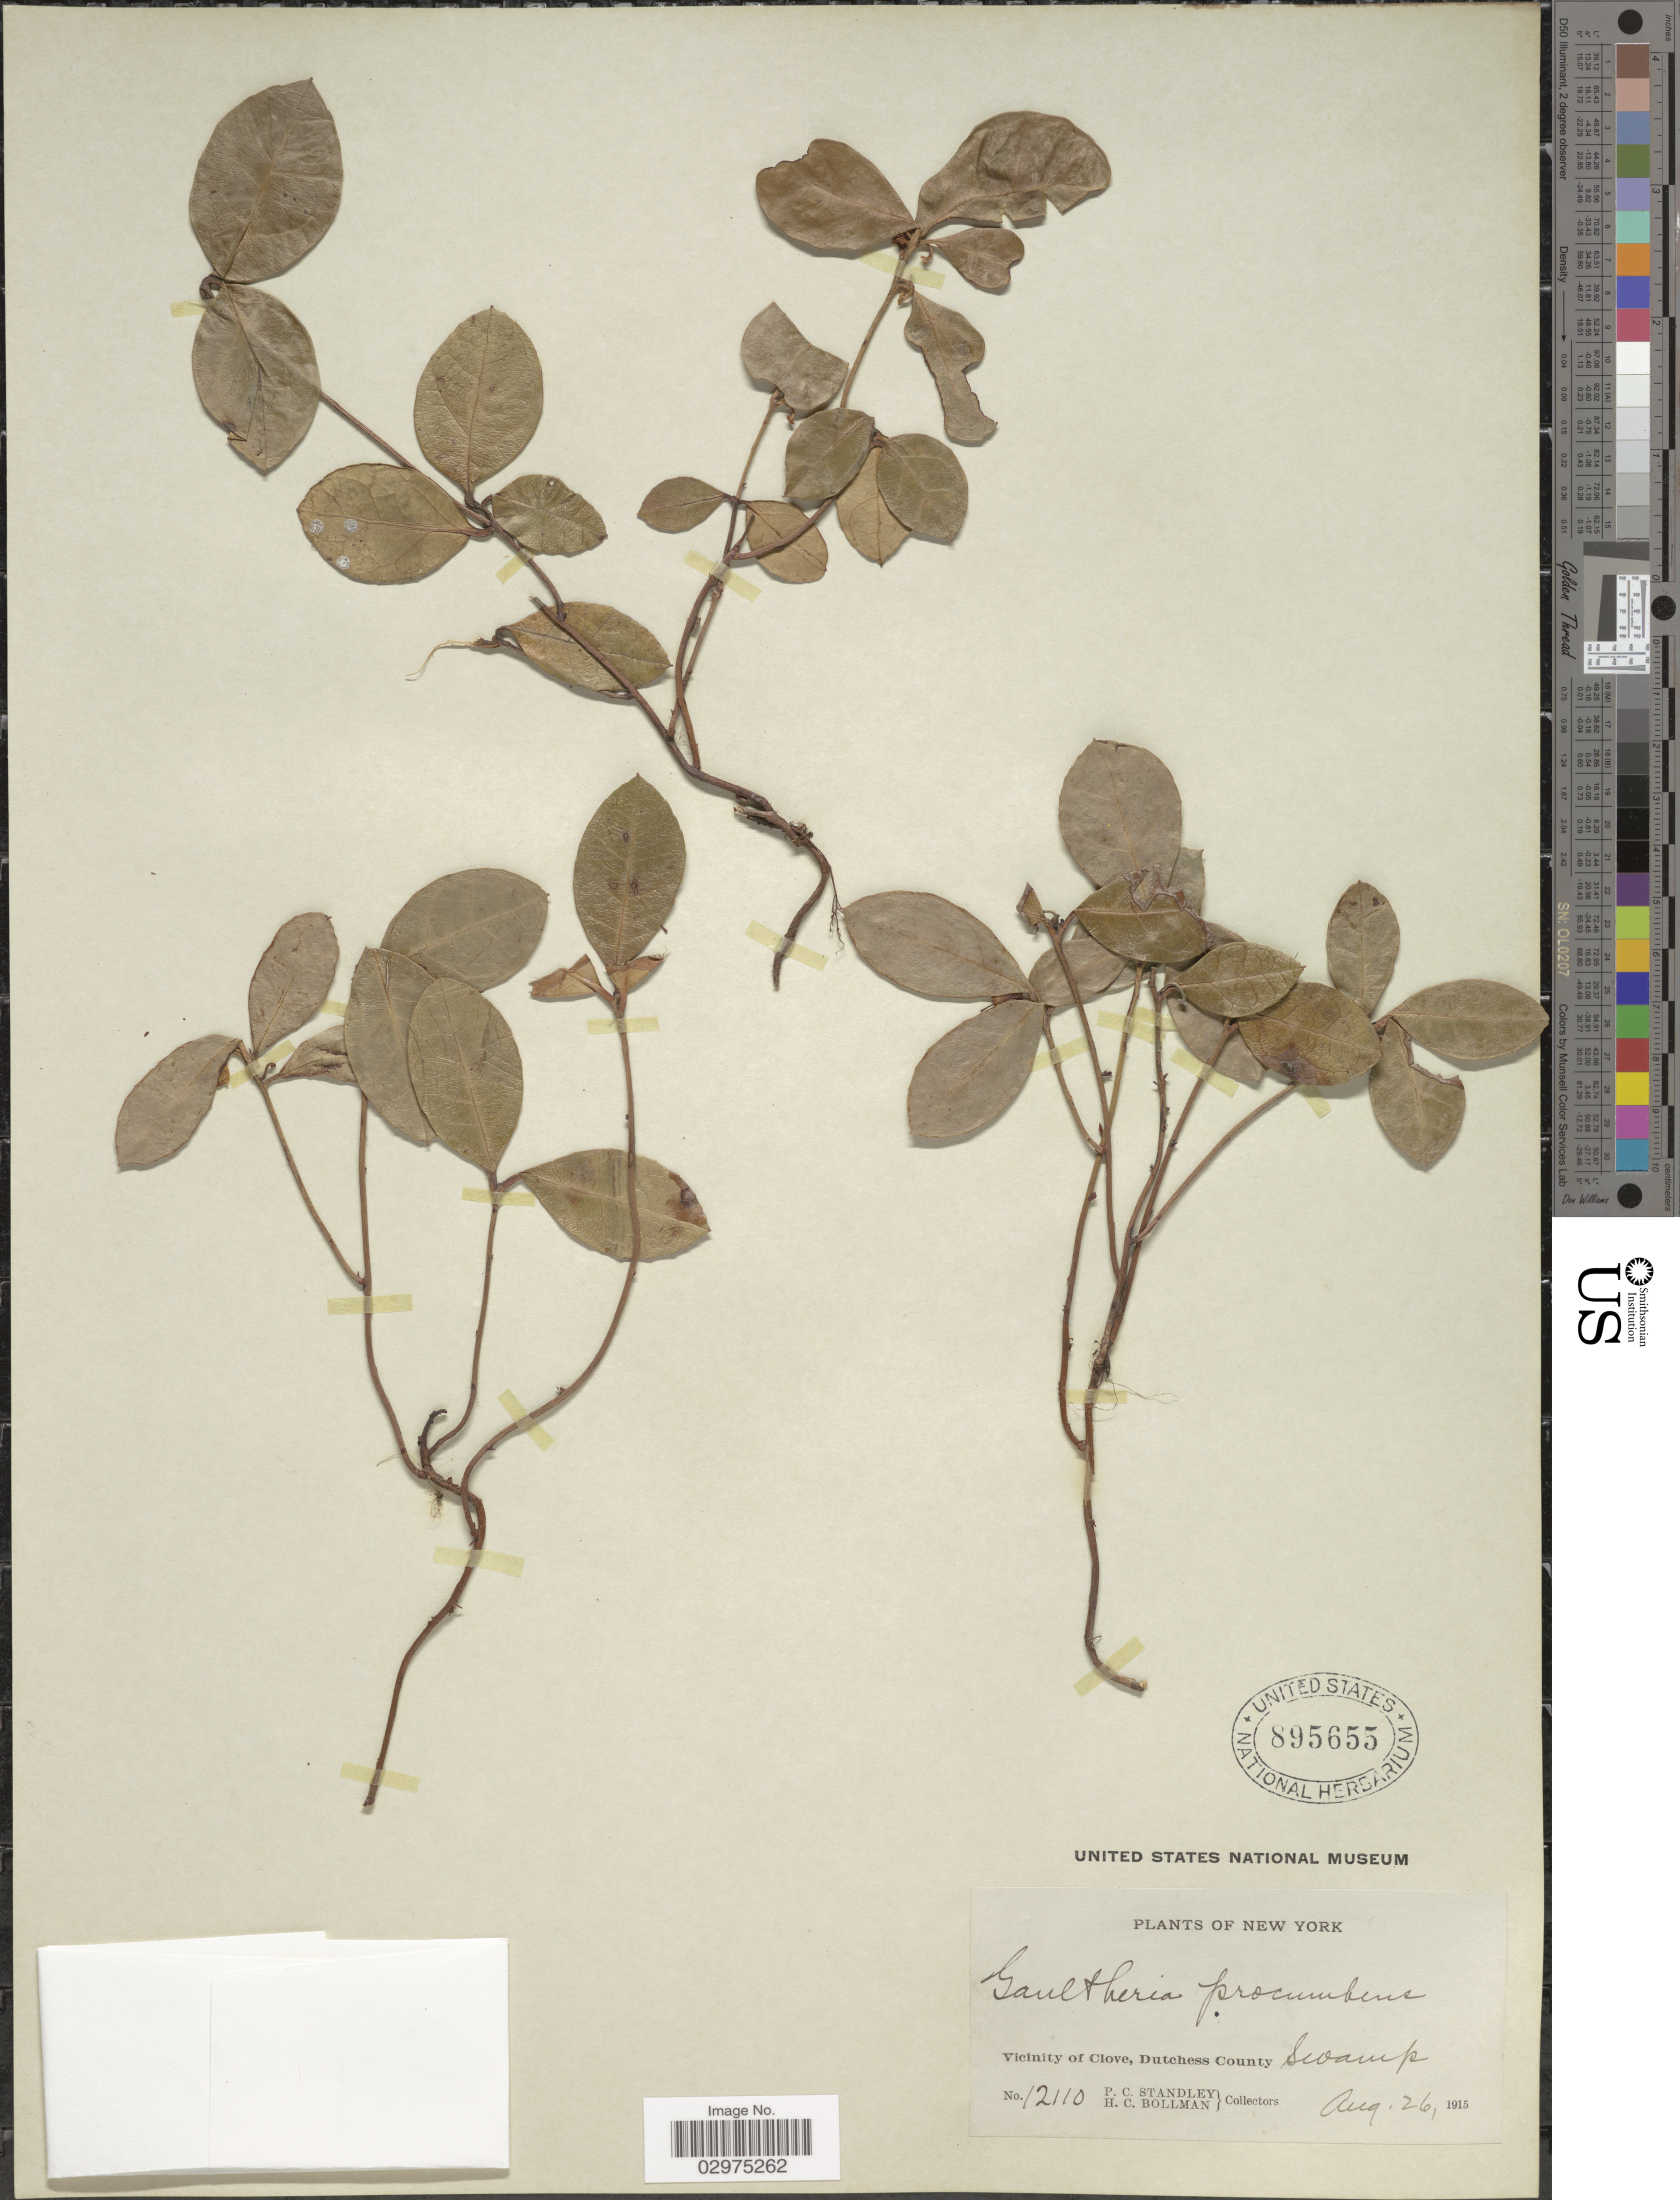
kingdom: Plantae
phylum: Tracheophyta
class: Magnoliopsida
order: Ericales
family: Ericaceae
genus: Gaultheria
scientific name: Gaultheria procumbens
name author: L.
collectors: P. C. Standley & H. C. Bollman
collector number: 12110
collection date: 1915-08-26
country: United States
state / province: New York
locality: Vicinity of Clove, Dutchess County.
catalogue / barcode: US 895655